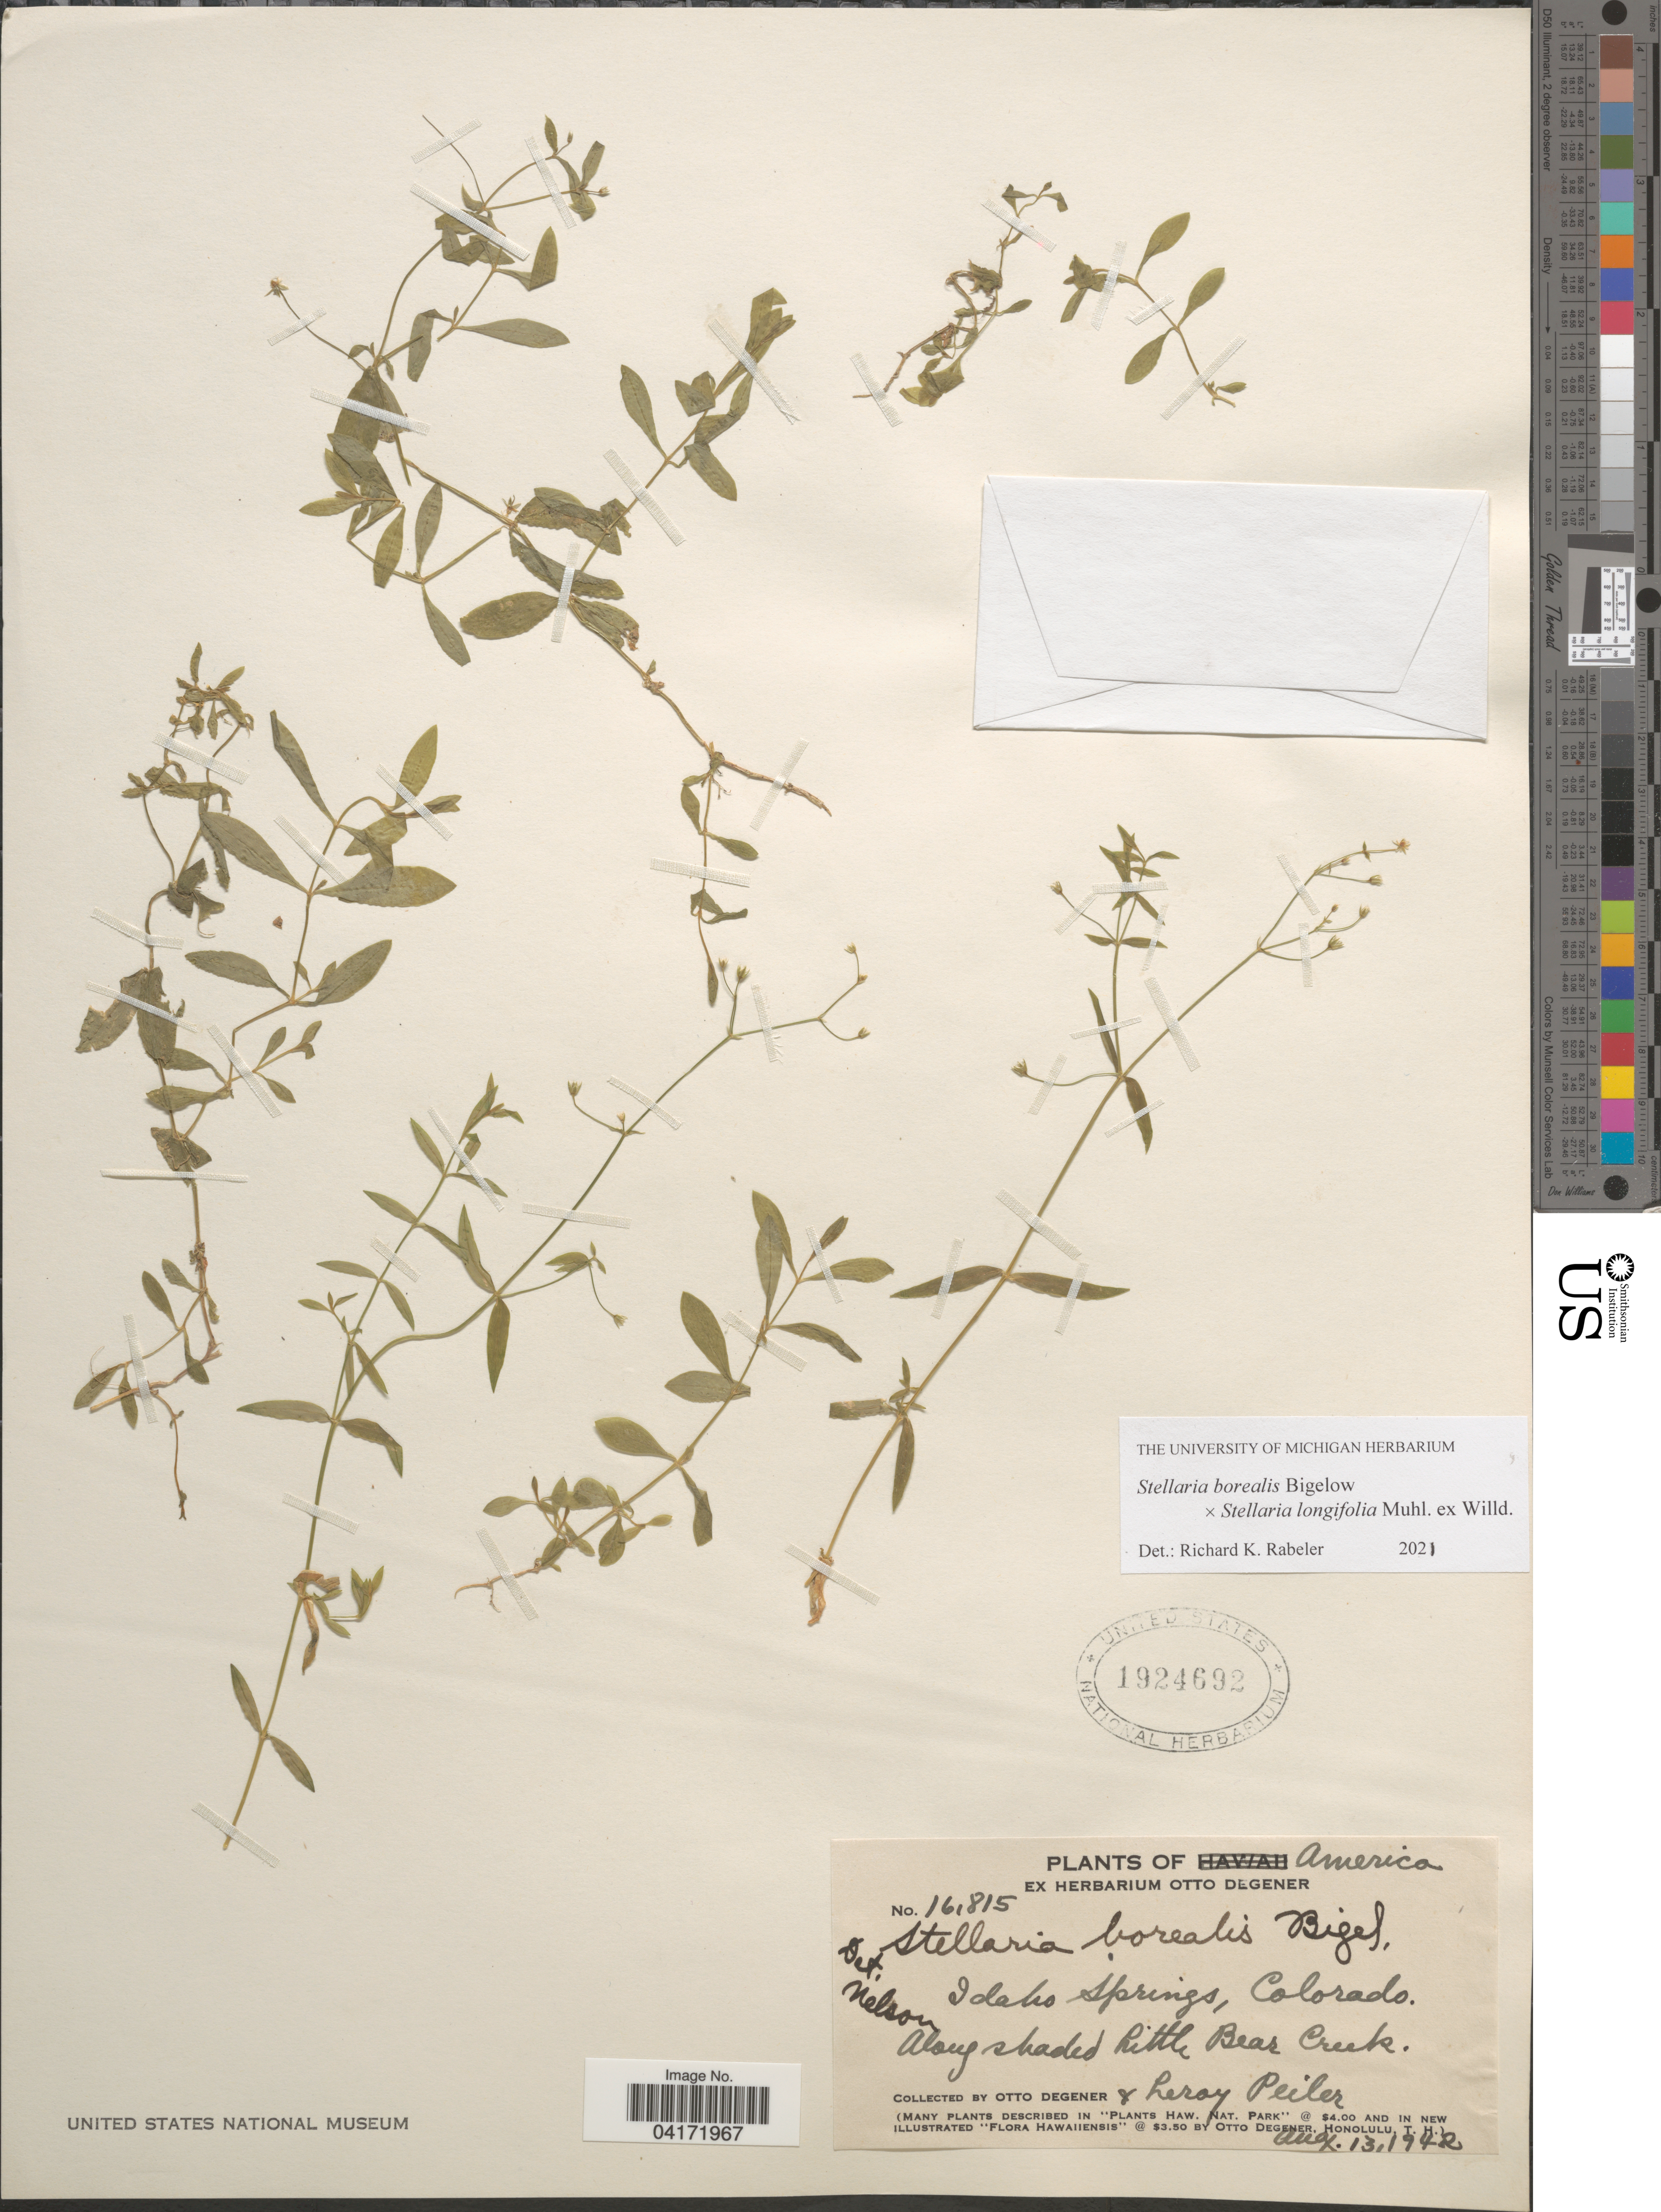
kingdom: Plantae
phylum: Tracheophyta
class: Magnoliopsida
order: Caryophyllales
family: Caryophyllaceae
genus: Stellaria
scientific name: Stellaria borealis x S. longifolia Muhl. ex Willd.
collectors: O. Degener & L. Peiler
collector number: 16815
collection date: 1942-08-13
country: United States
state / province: Colorado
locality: Idaho Springs. Along shaded Little Bear Creek.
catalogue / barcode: US 1924692